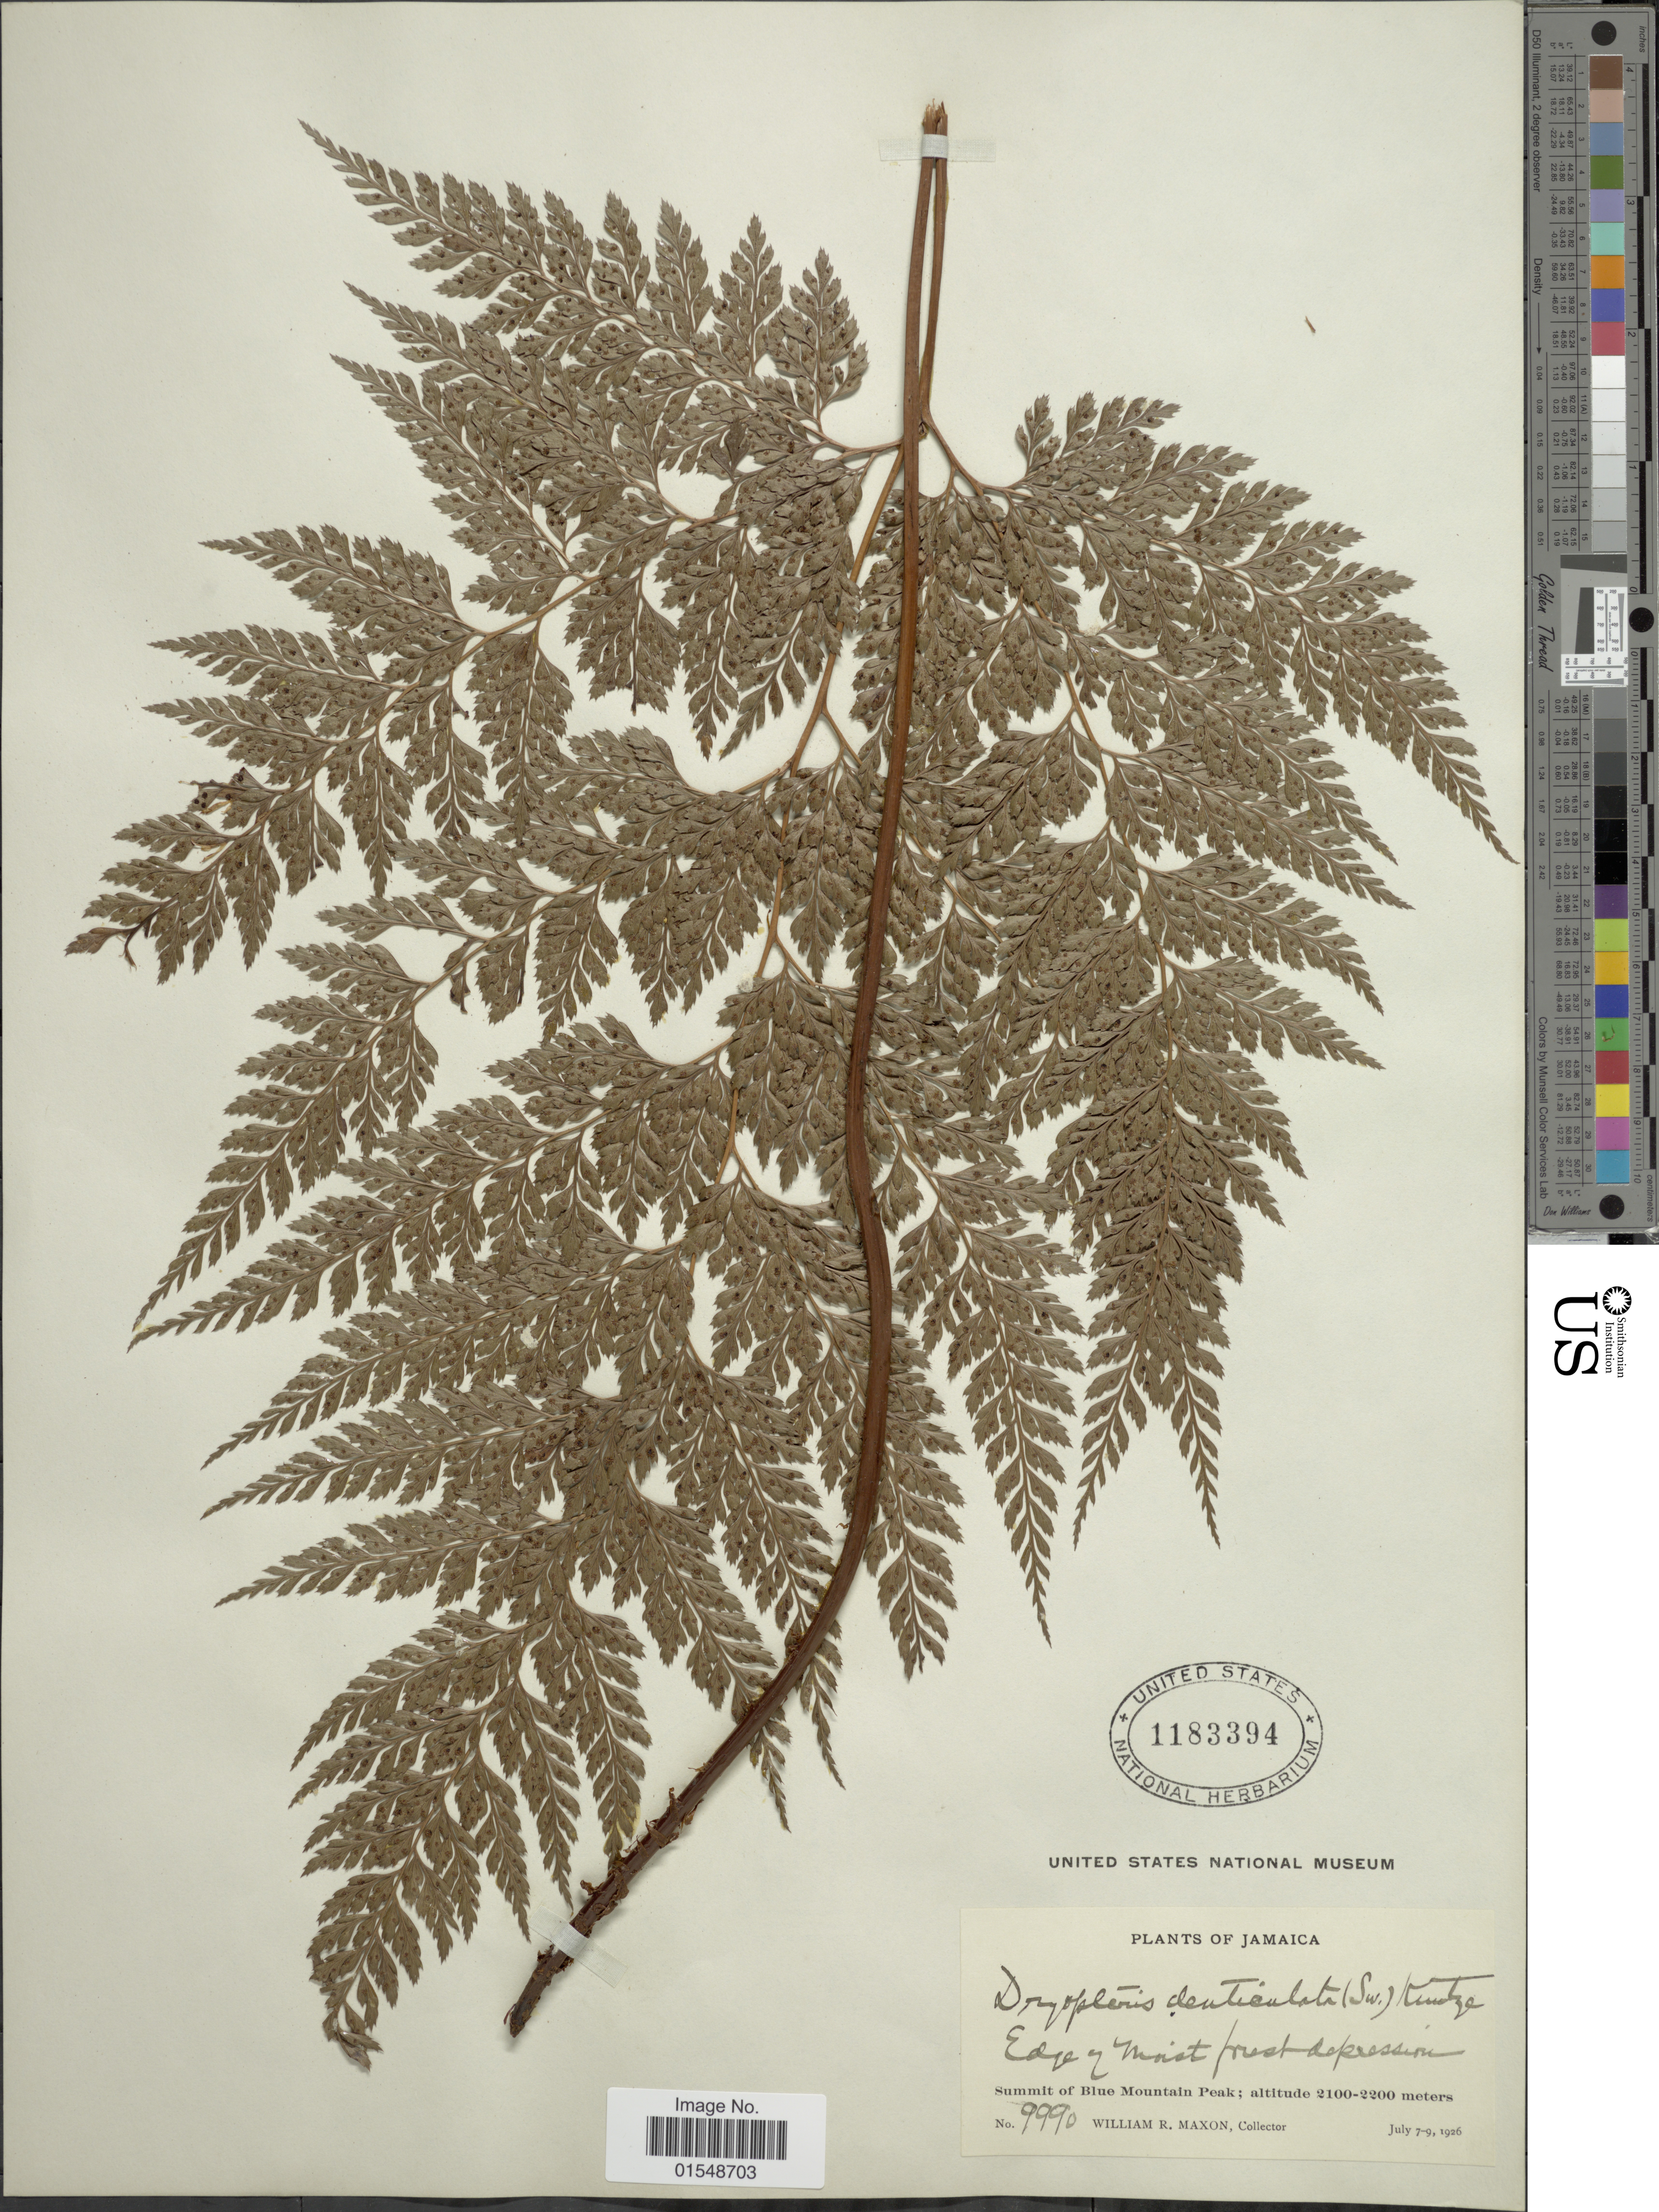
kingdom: Plantae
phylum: Tracheophyta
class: Polypodiopsida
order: Polypodiales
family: Dryopteridaceae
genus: Arachniodes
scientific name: Arachniodes denticulata var. denticulata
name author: (Sw.) Ching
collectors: W. R. Maxon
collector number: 9990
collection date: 1926-07-07/1926-07-09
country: Jamaica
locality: Summit of Blue Mountain Peak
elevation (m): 2100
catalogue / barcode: US 1183394